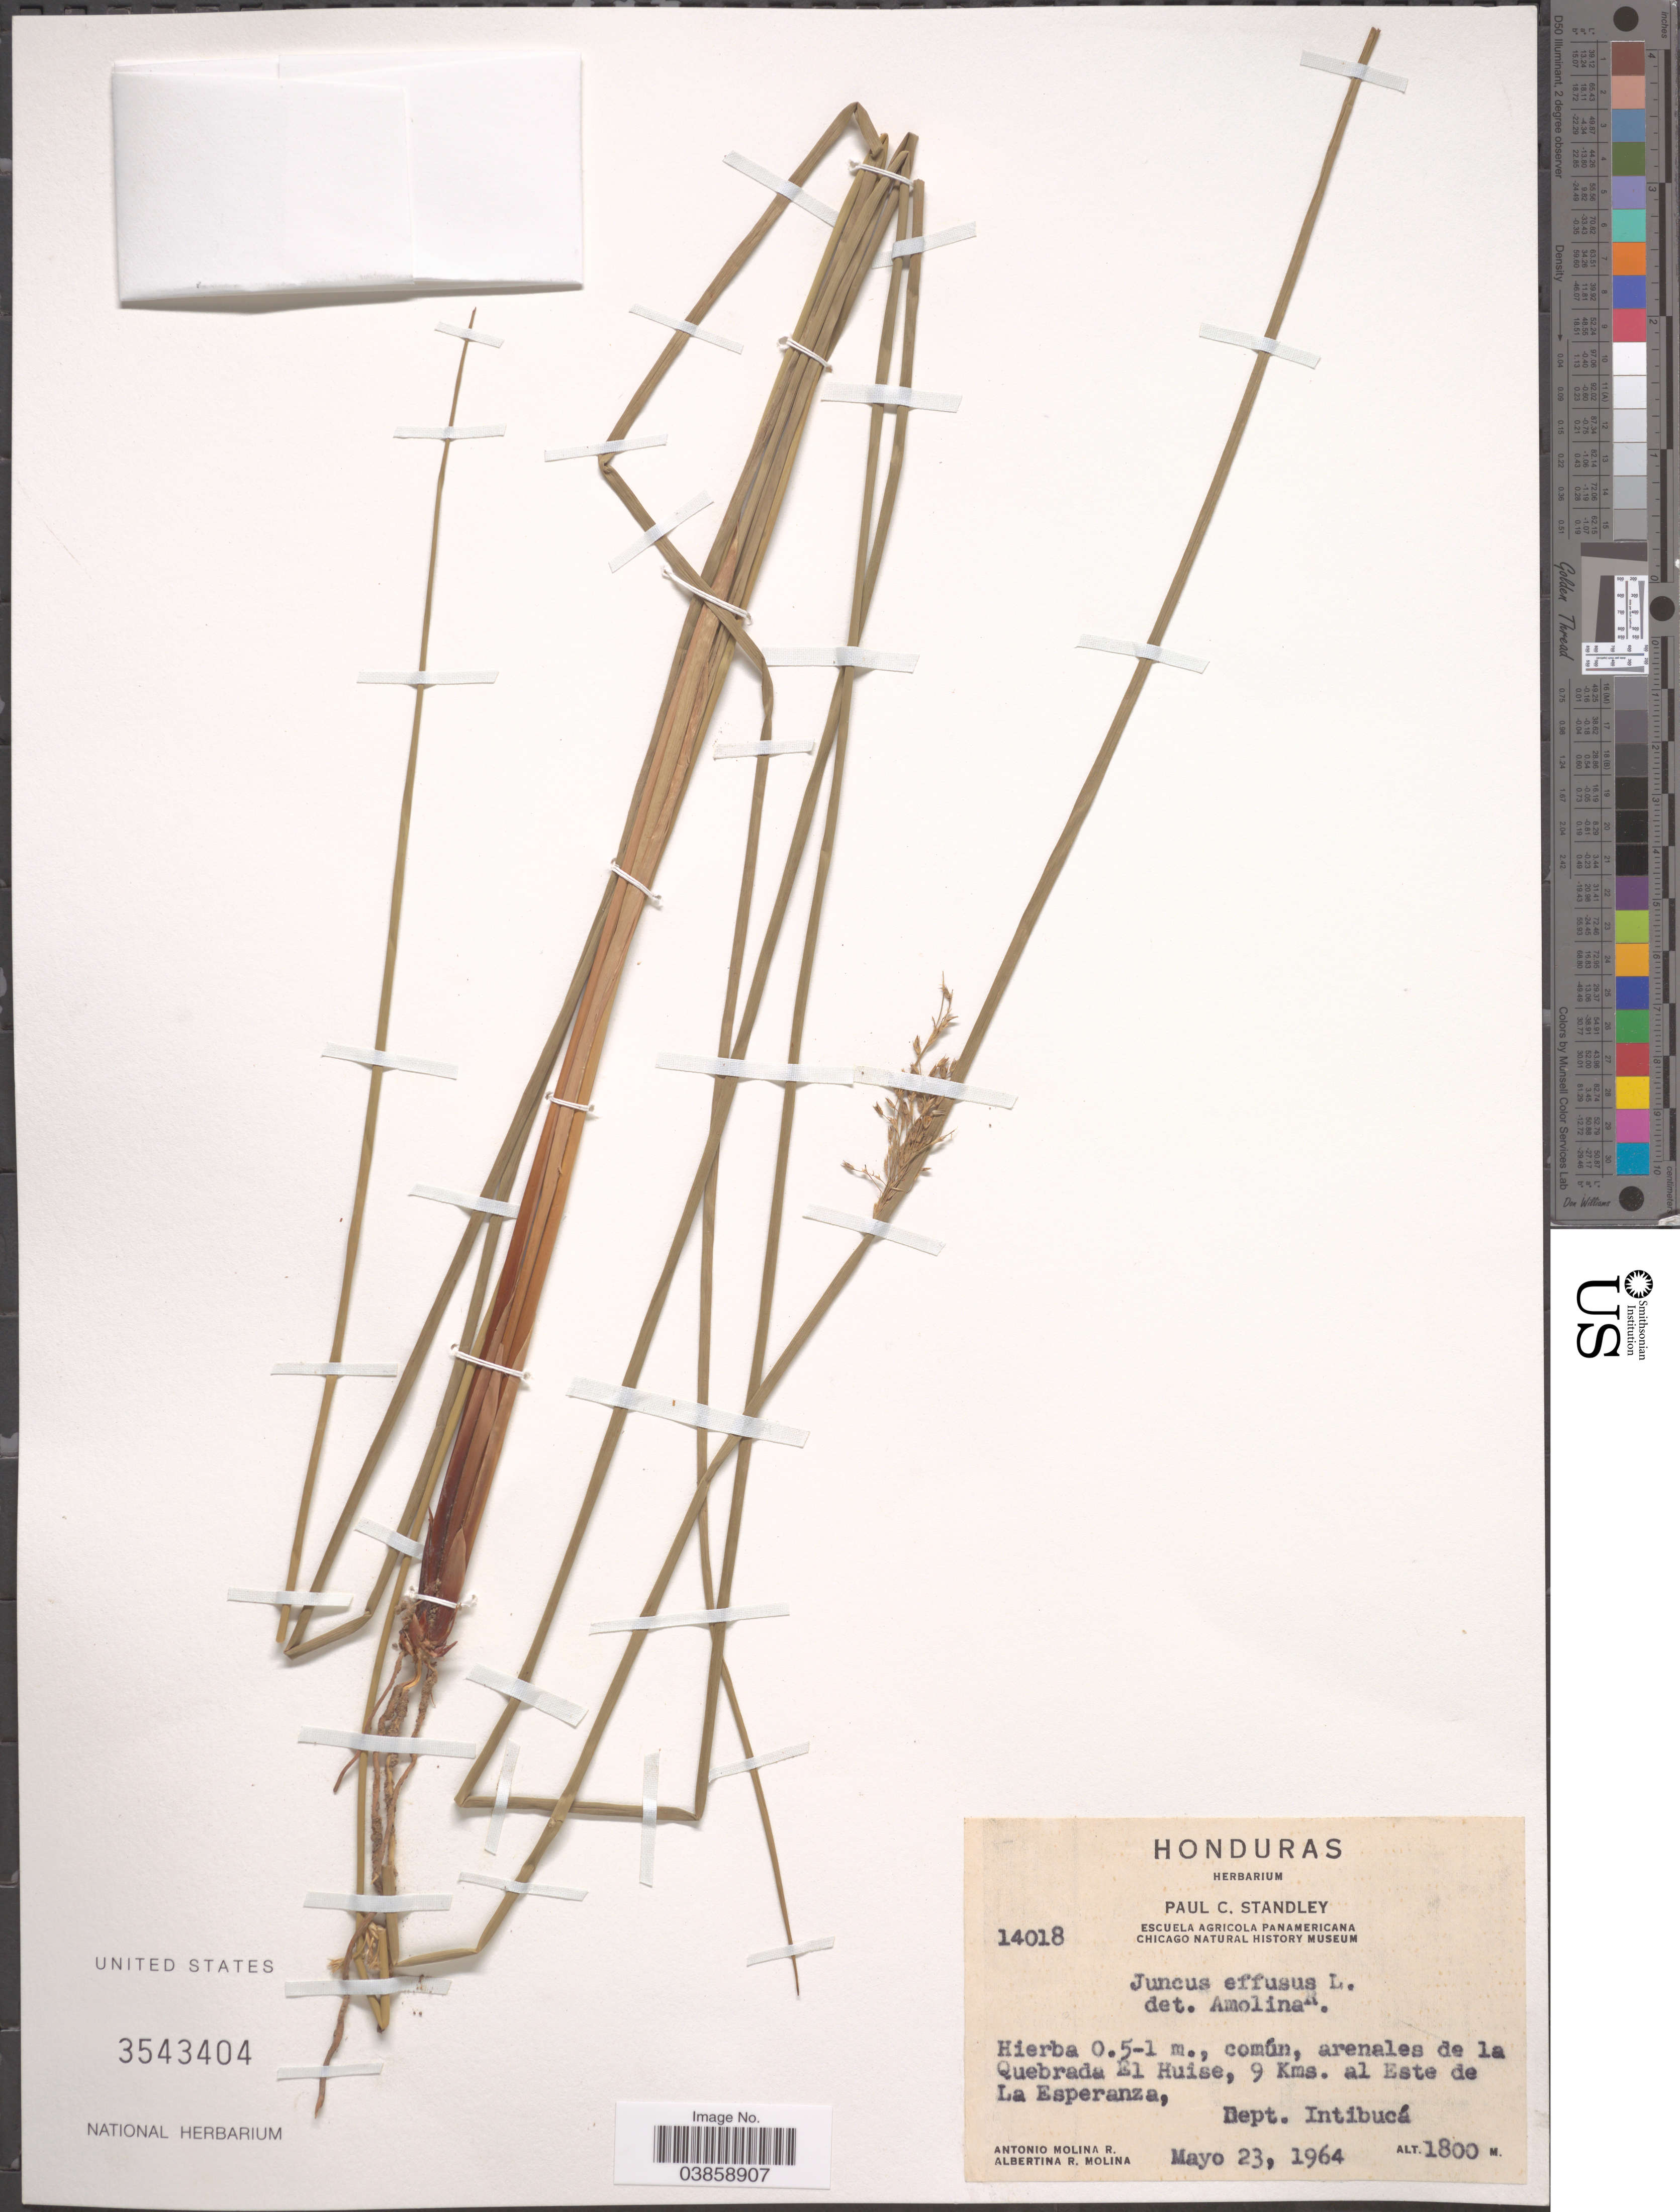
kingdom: Plantae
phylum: Tracheophyta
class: Liliopsida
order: Poales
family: Juncaceae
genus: Juncus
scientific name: Juncus effusus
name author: L.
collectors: A. Molina R. & A. R. Molina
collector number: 14018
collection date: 1964-05-23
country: Honduras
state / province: Intibuca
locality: Arenales de la Quebrada El Huise, 9 Kms. al Este de la Esperanza, Dept. Intibucá.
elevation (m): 1800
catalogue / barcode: US 3543404